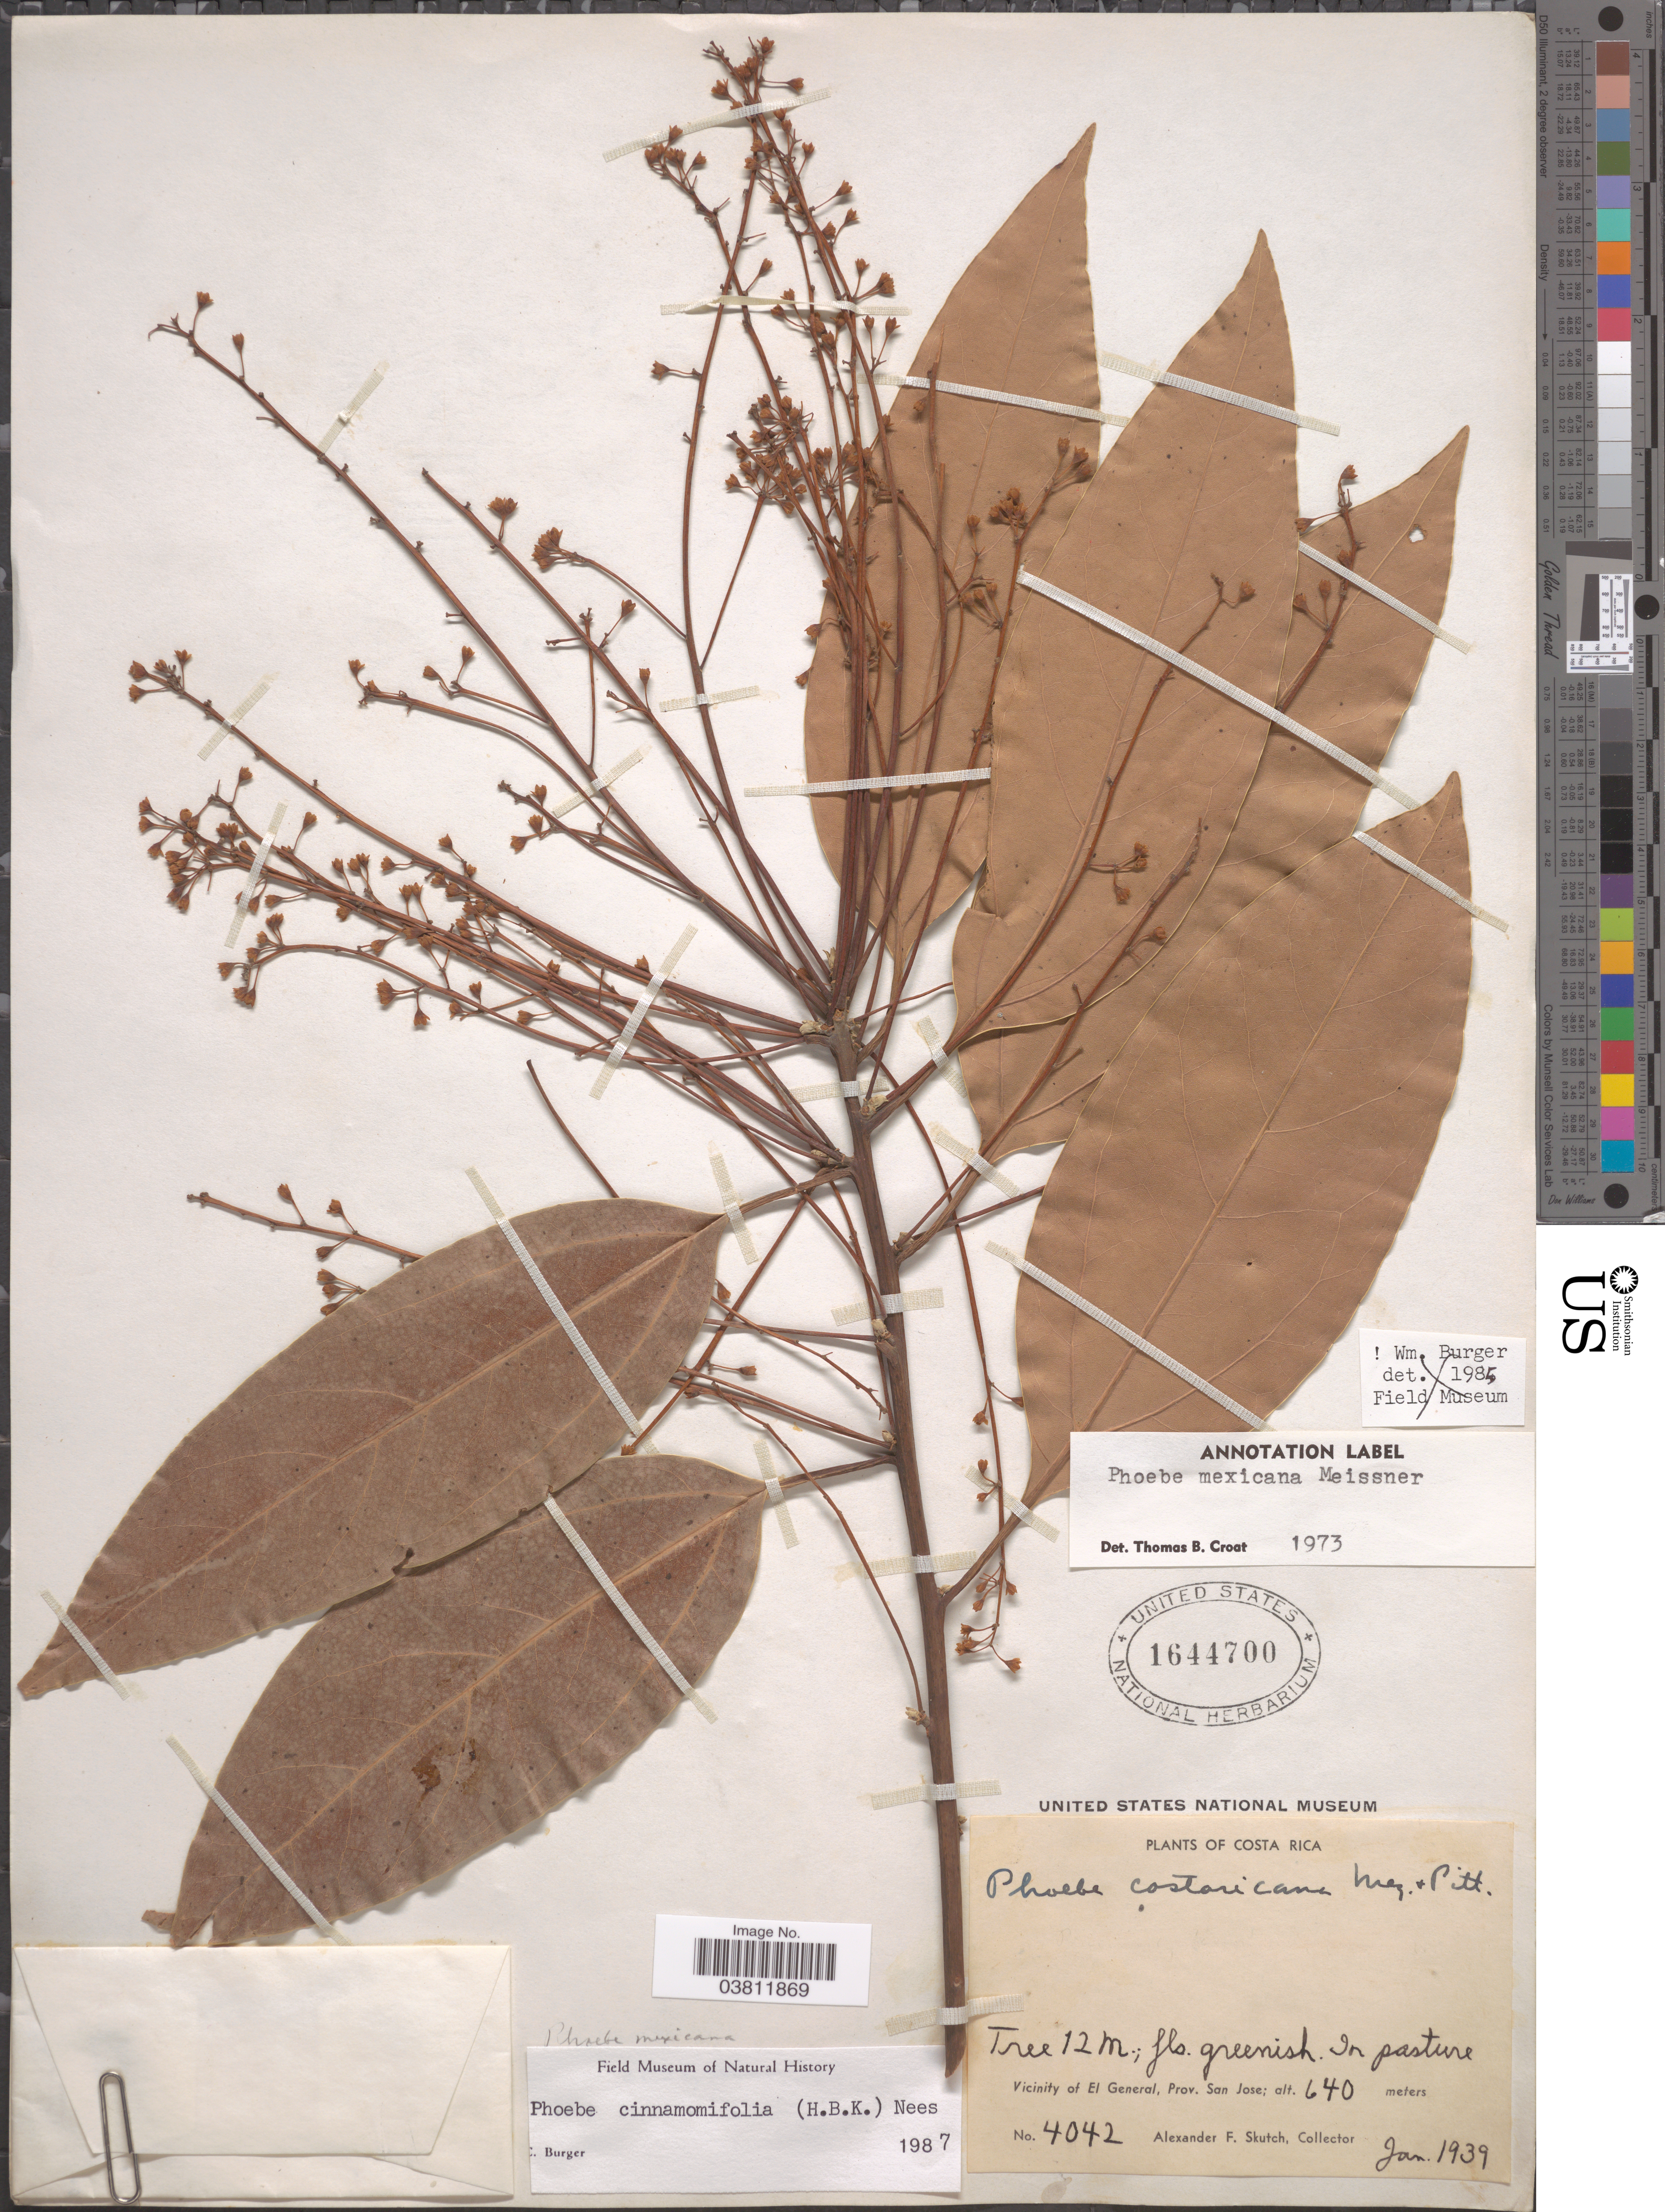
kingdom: Plantae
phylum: Tracheophyta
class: Magnoliopsida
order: Laurales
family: Lauraceae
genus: Phoebe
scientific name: Phoebe cinnamomifolia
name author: (Kunth) Nees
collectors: A. F. Skutch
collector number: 4042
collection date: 1939-01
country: Costa Rica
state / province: San José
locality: Vicinity of El General.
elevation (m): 640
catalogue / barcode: US 1644700